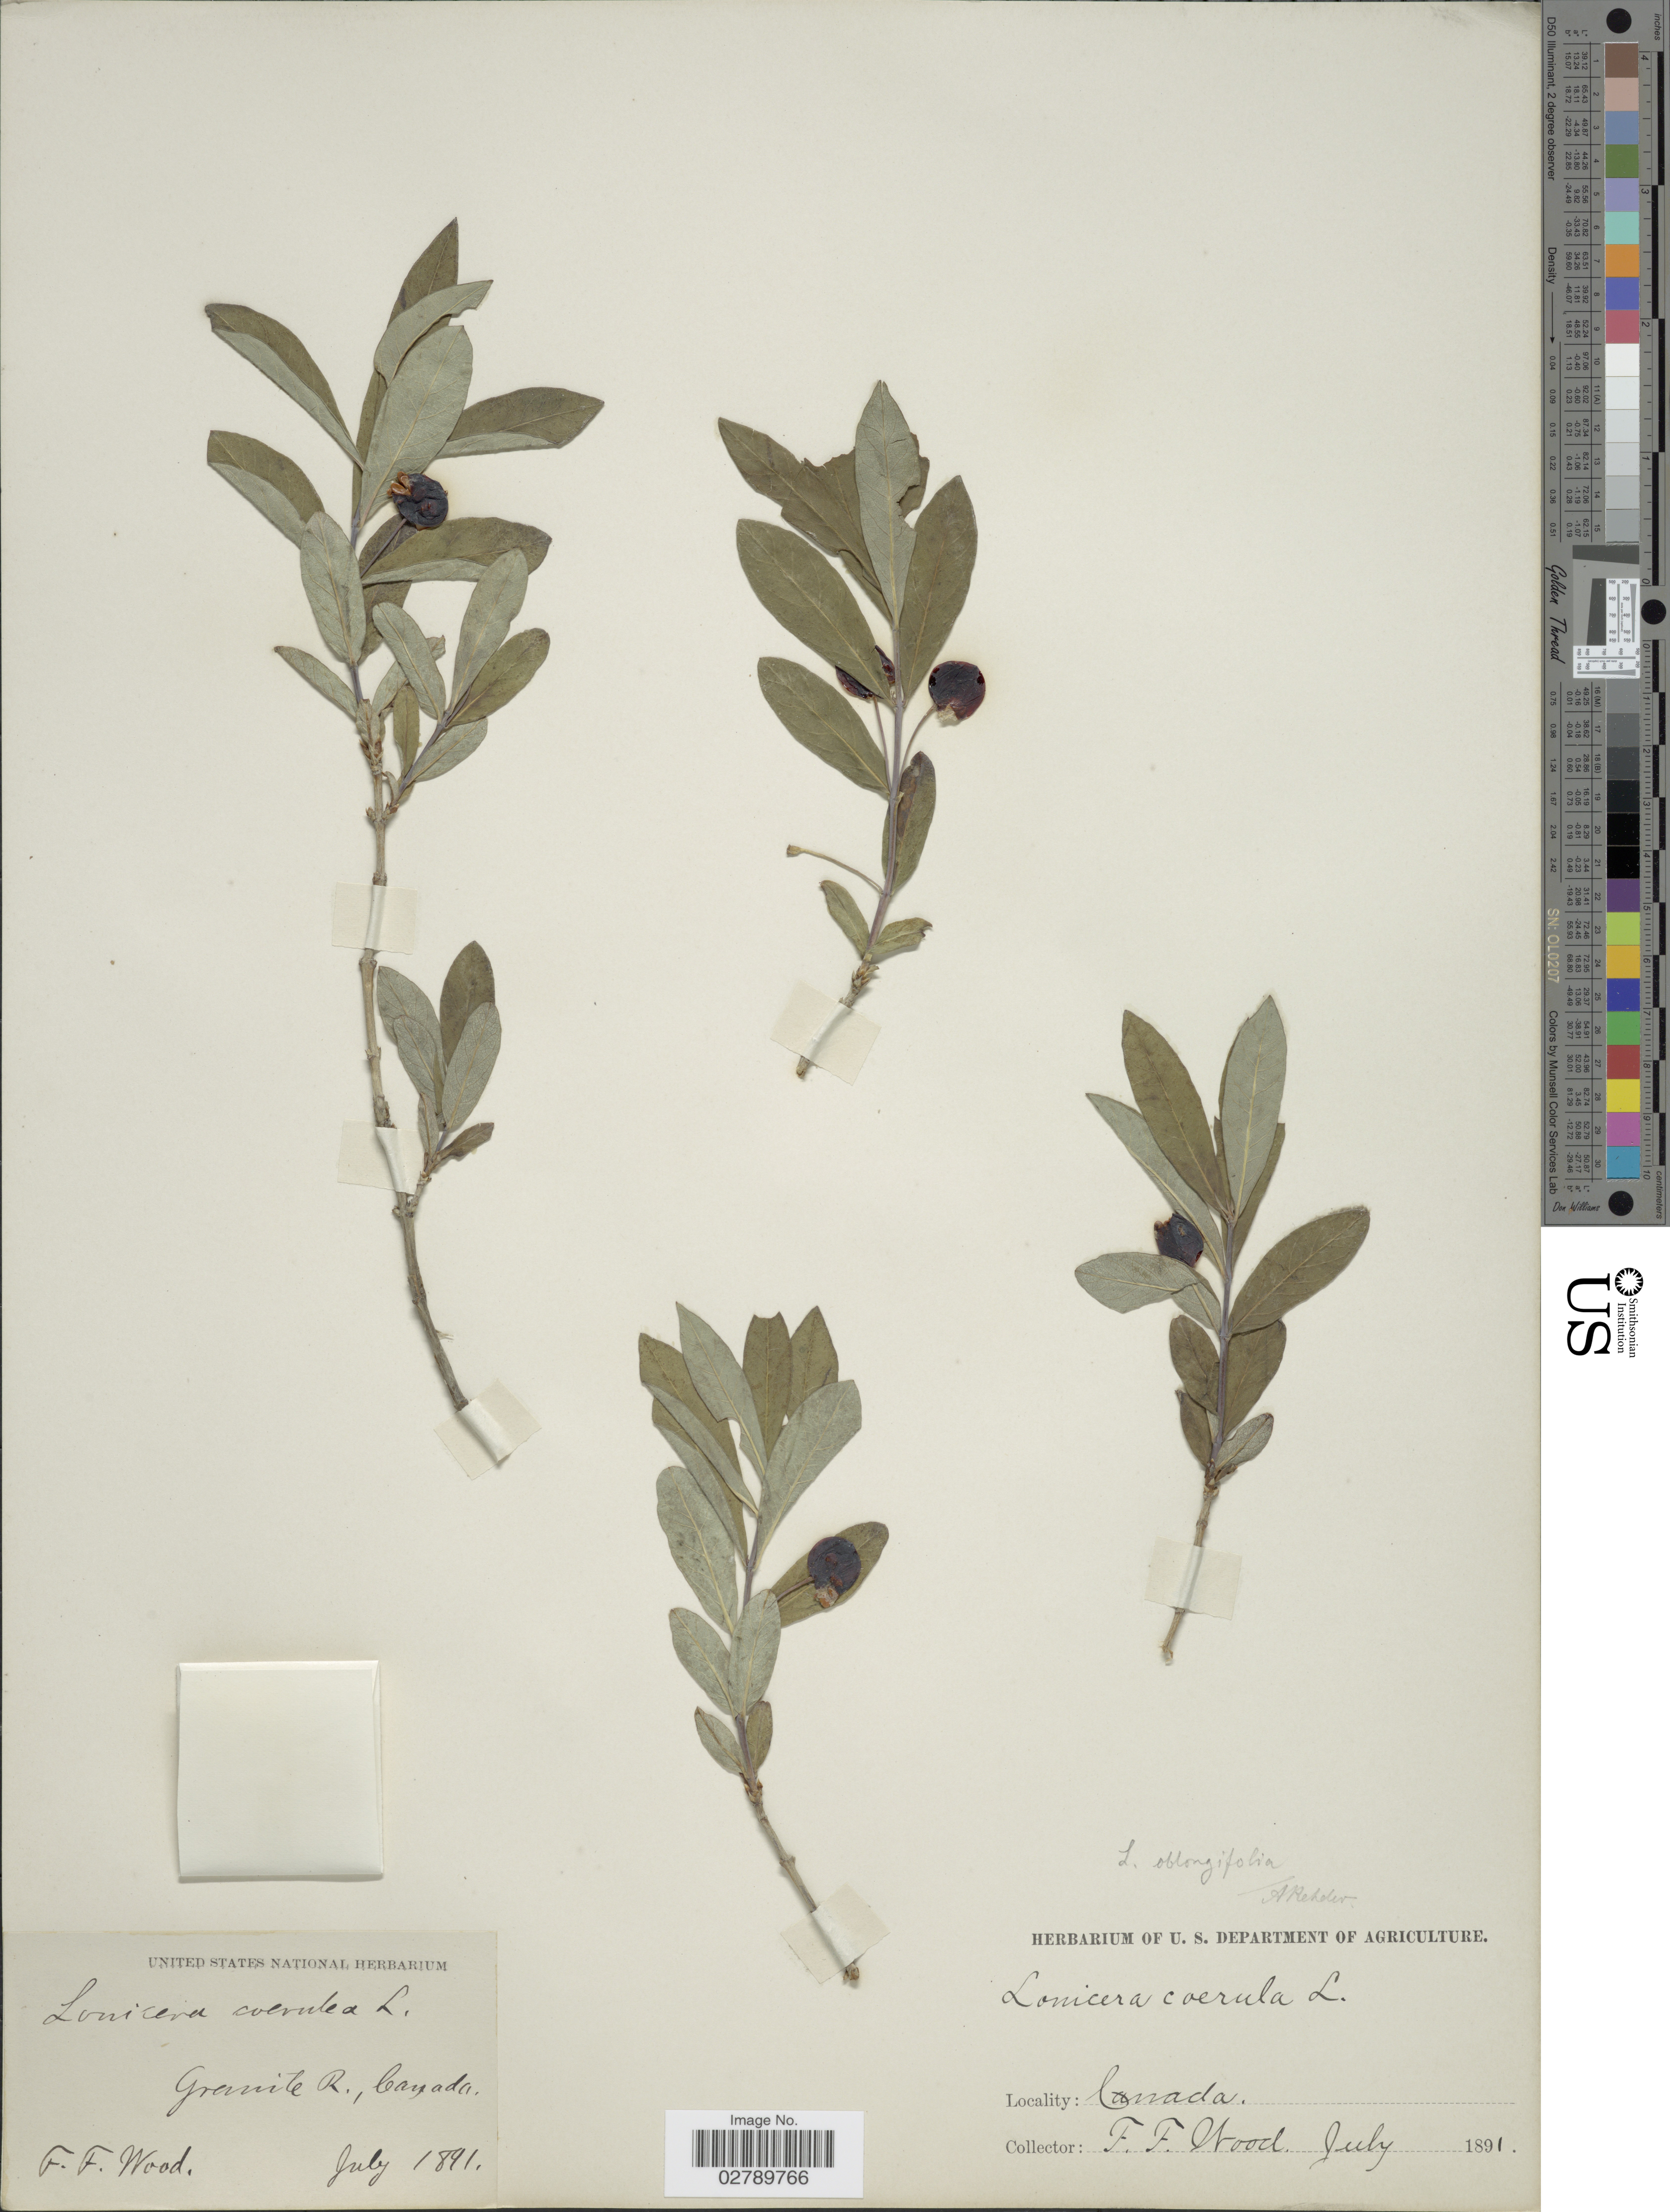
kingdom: Plantae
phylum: Tracheophyta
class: Magnoliopsida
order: Dipsacales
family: Caprifoliaceae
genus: Lonicera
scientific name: Lonicera oblongifolia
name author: Hook.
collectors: F. Wood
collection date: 1891-07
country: Canada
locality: Granite R.